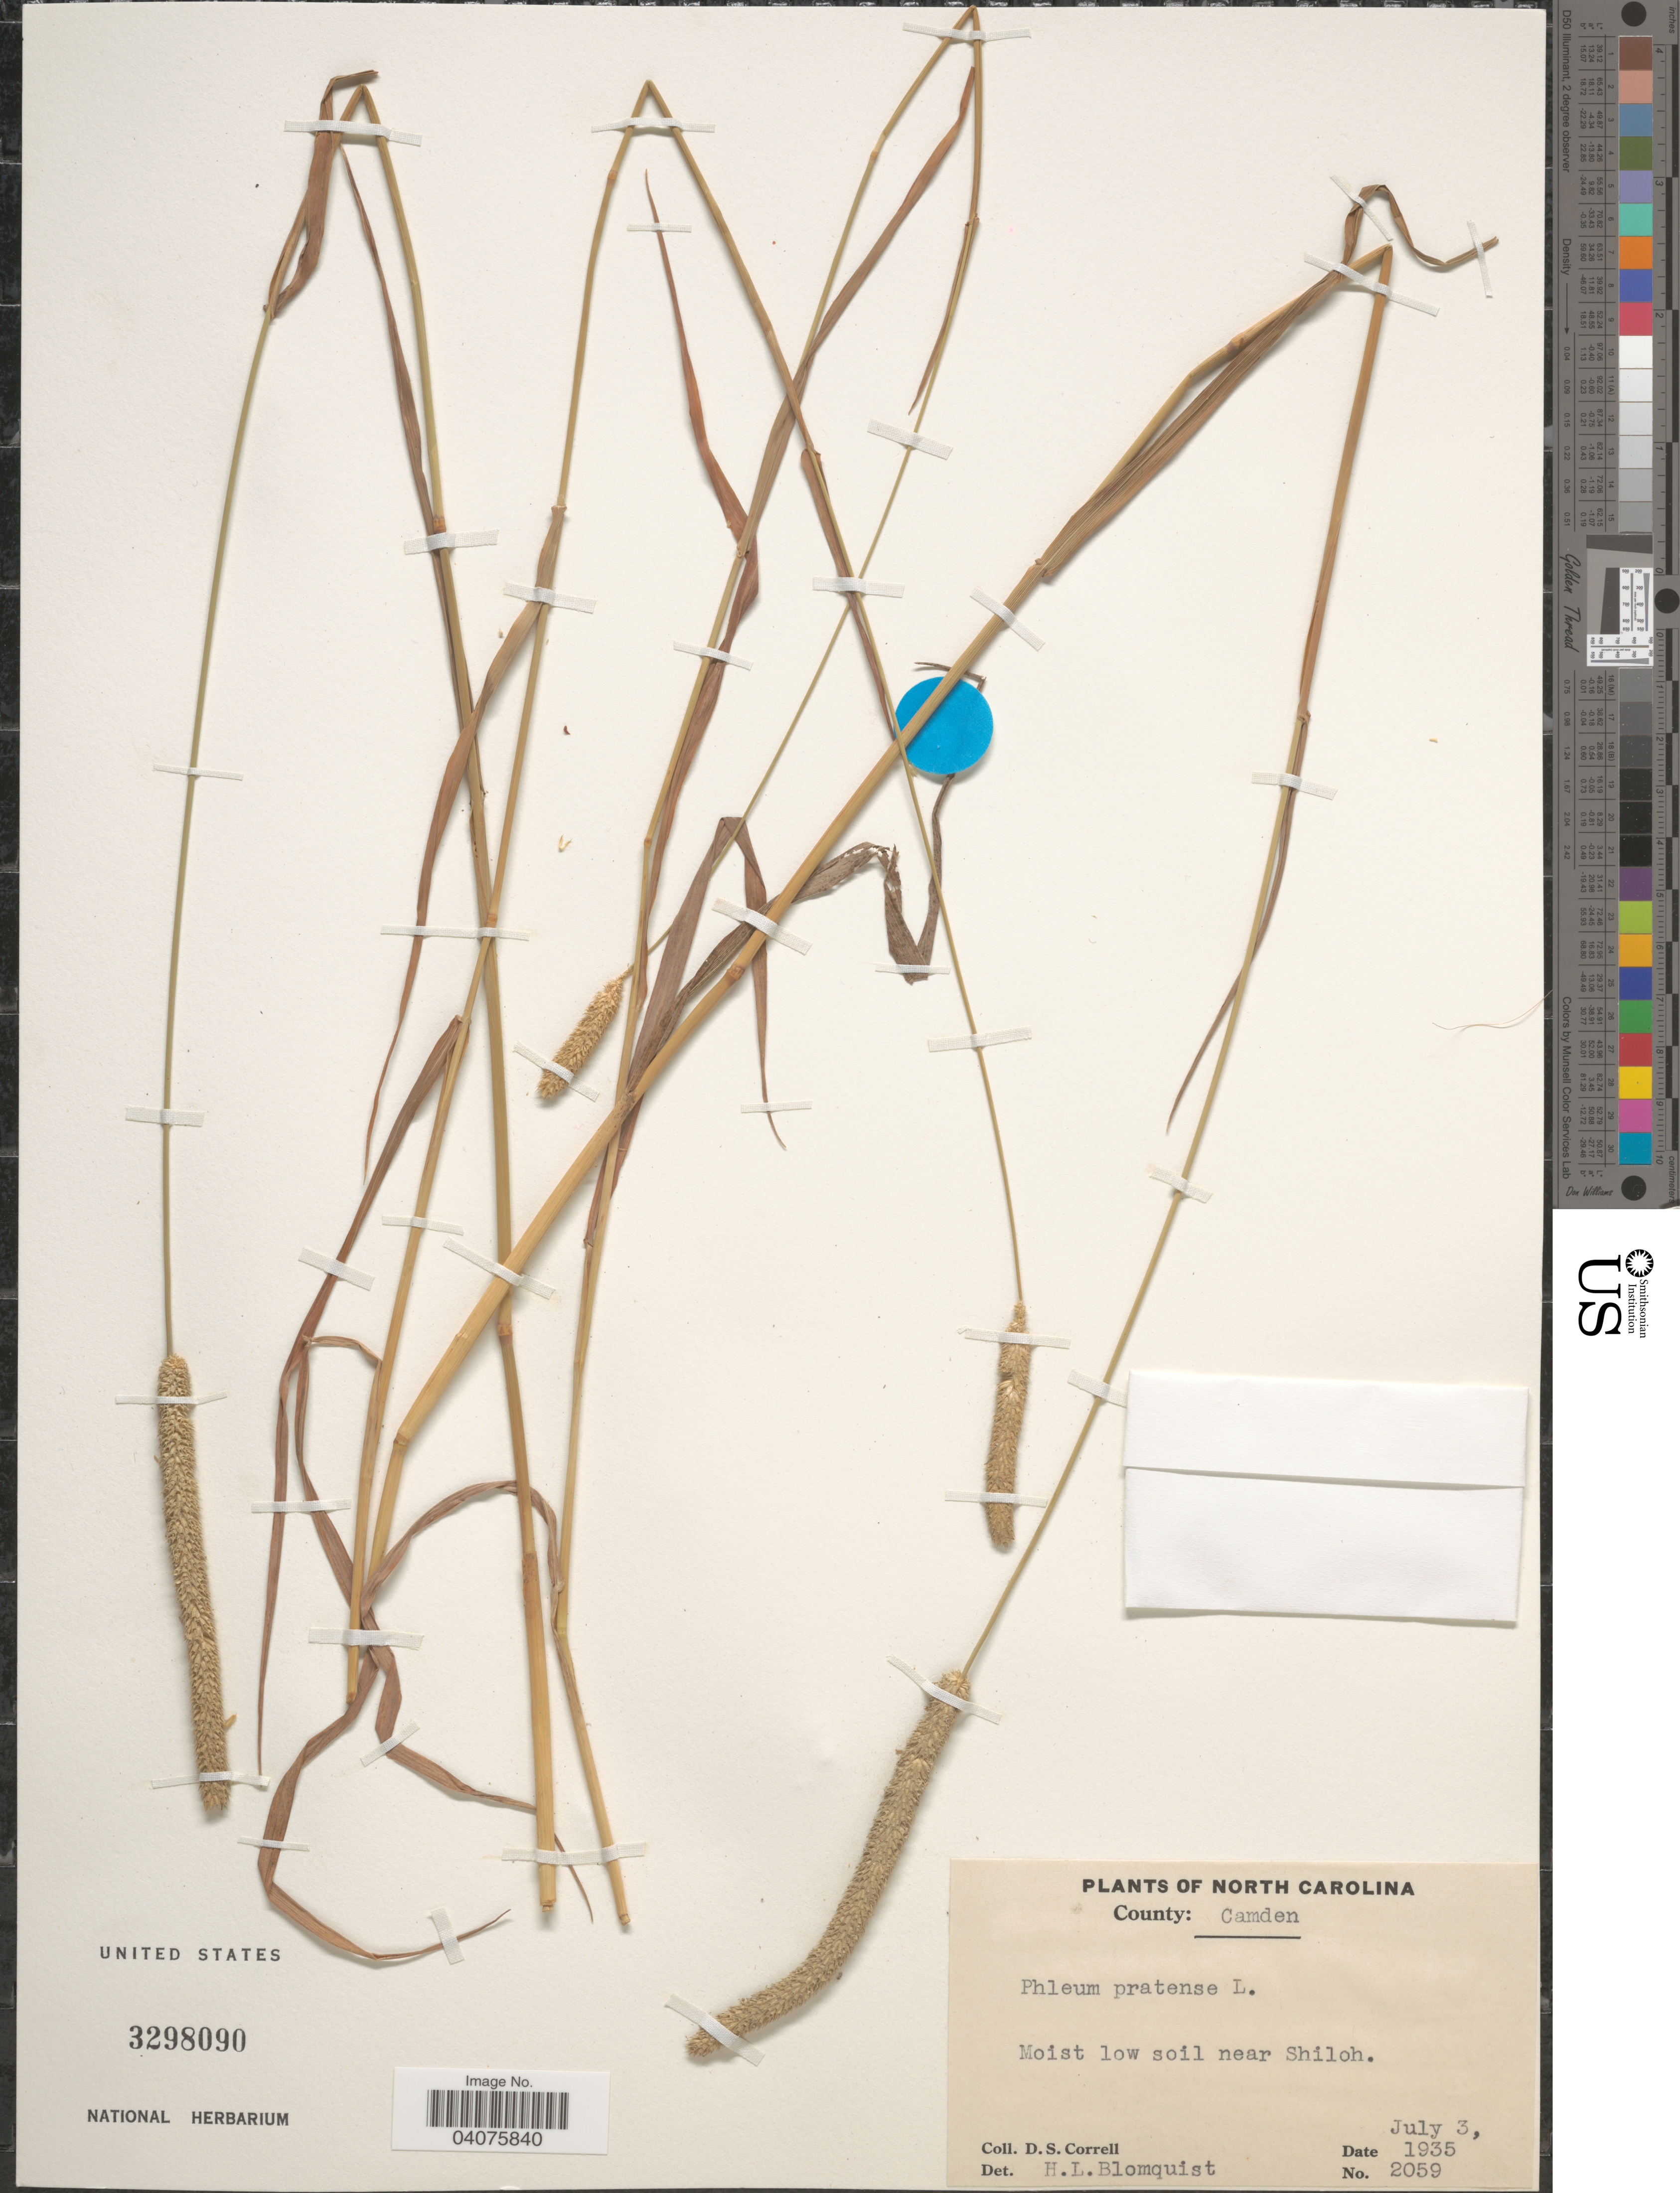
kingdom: Plantae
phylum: Tracheophyta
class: Liliopsida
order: Poales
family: Poaceae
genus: Phleum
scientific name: Phleum pratense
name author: L.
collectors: D. S. Correll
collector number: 2059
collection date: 1935-07-03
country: United States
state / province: North Carolina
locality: County: Camden. Moist low soil near Shiloh.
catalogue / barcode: US 3298090